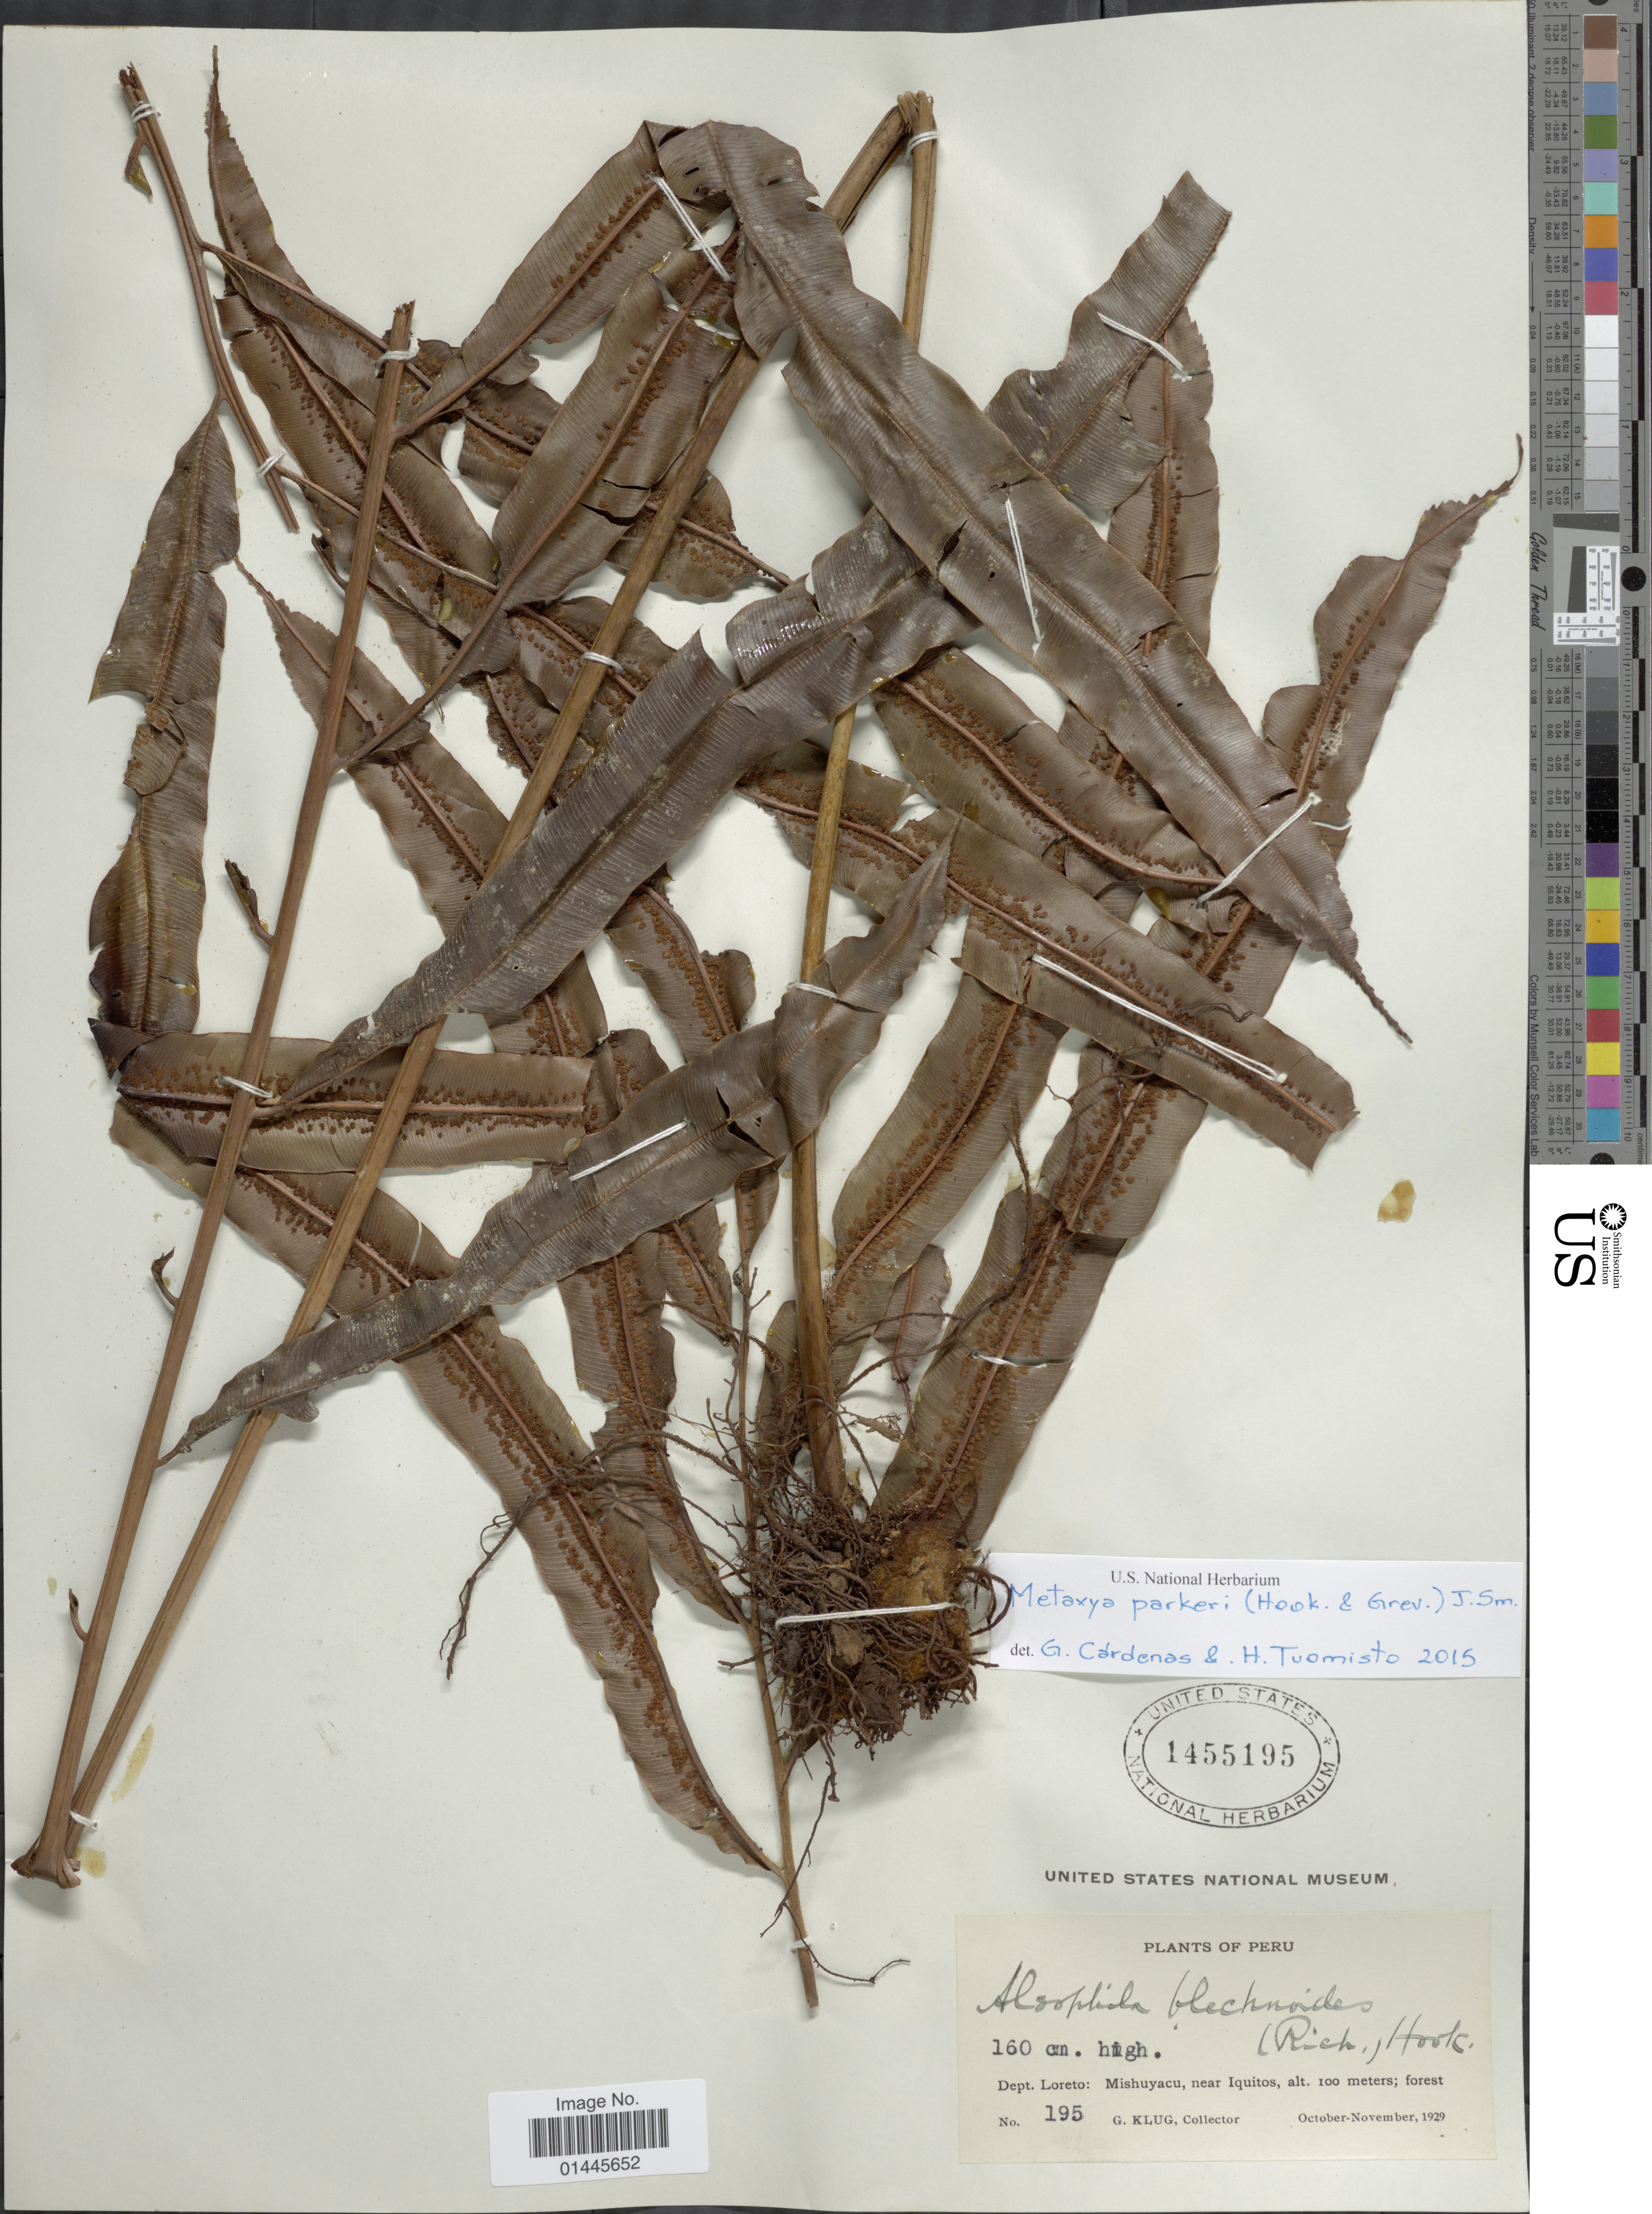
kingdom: Plantae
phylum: Tracheophyta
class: Polypodiopsida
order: Cyatheales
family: Metaxyaceae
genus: Metaxya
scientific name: Metaxya parkeri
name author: (Hook. & Grev.) J. Sm.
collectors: G. Klug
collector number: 195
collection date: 1929-10/1929-11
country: Peru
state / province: Loreto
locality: Mishuyacu, near Iquitos.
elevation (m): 100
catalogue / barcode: US 1455195